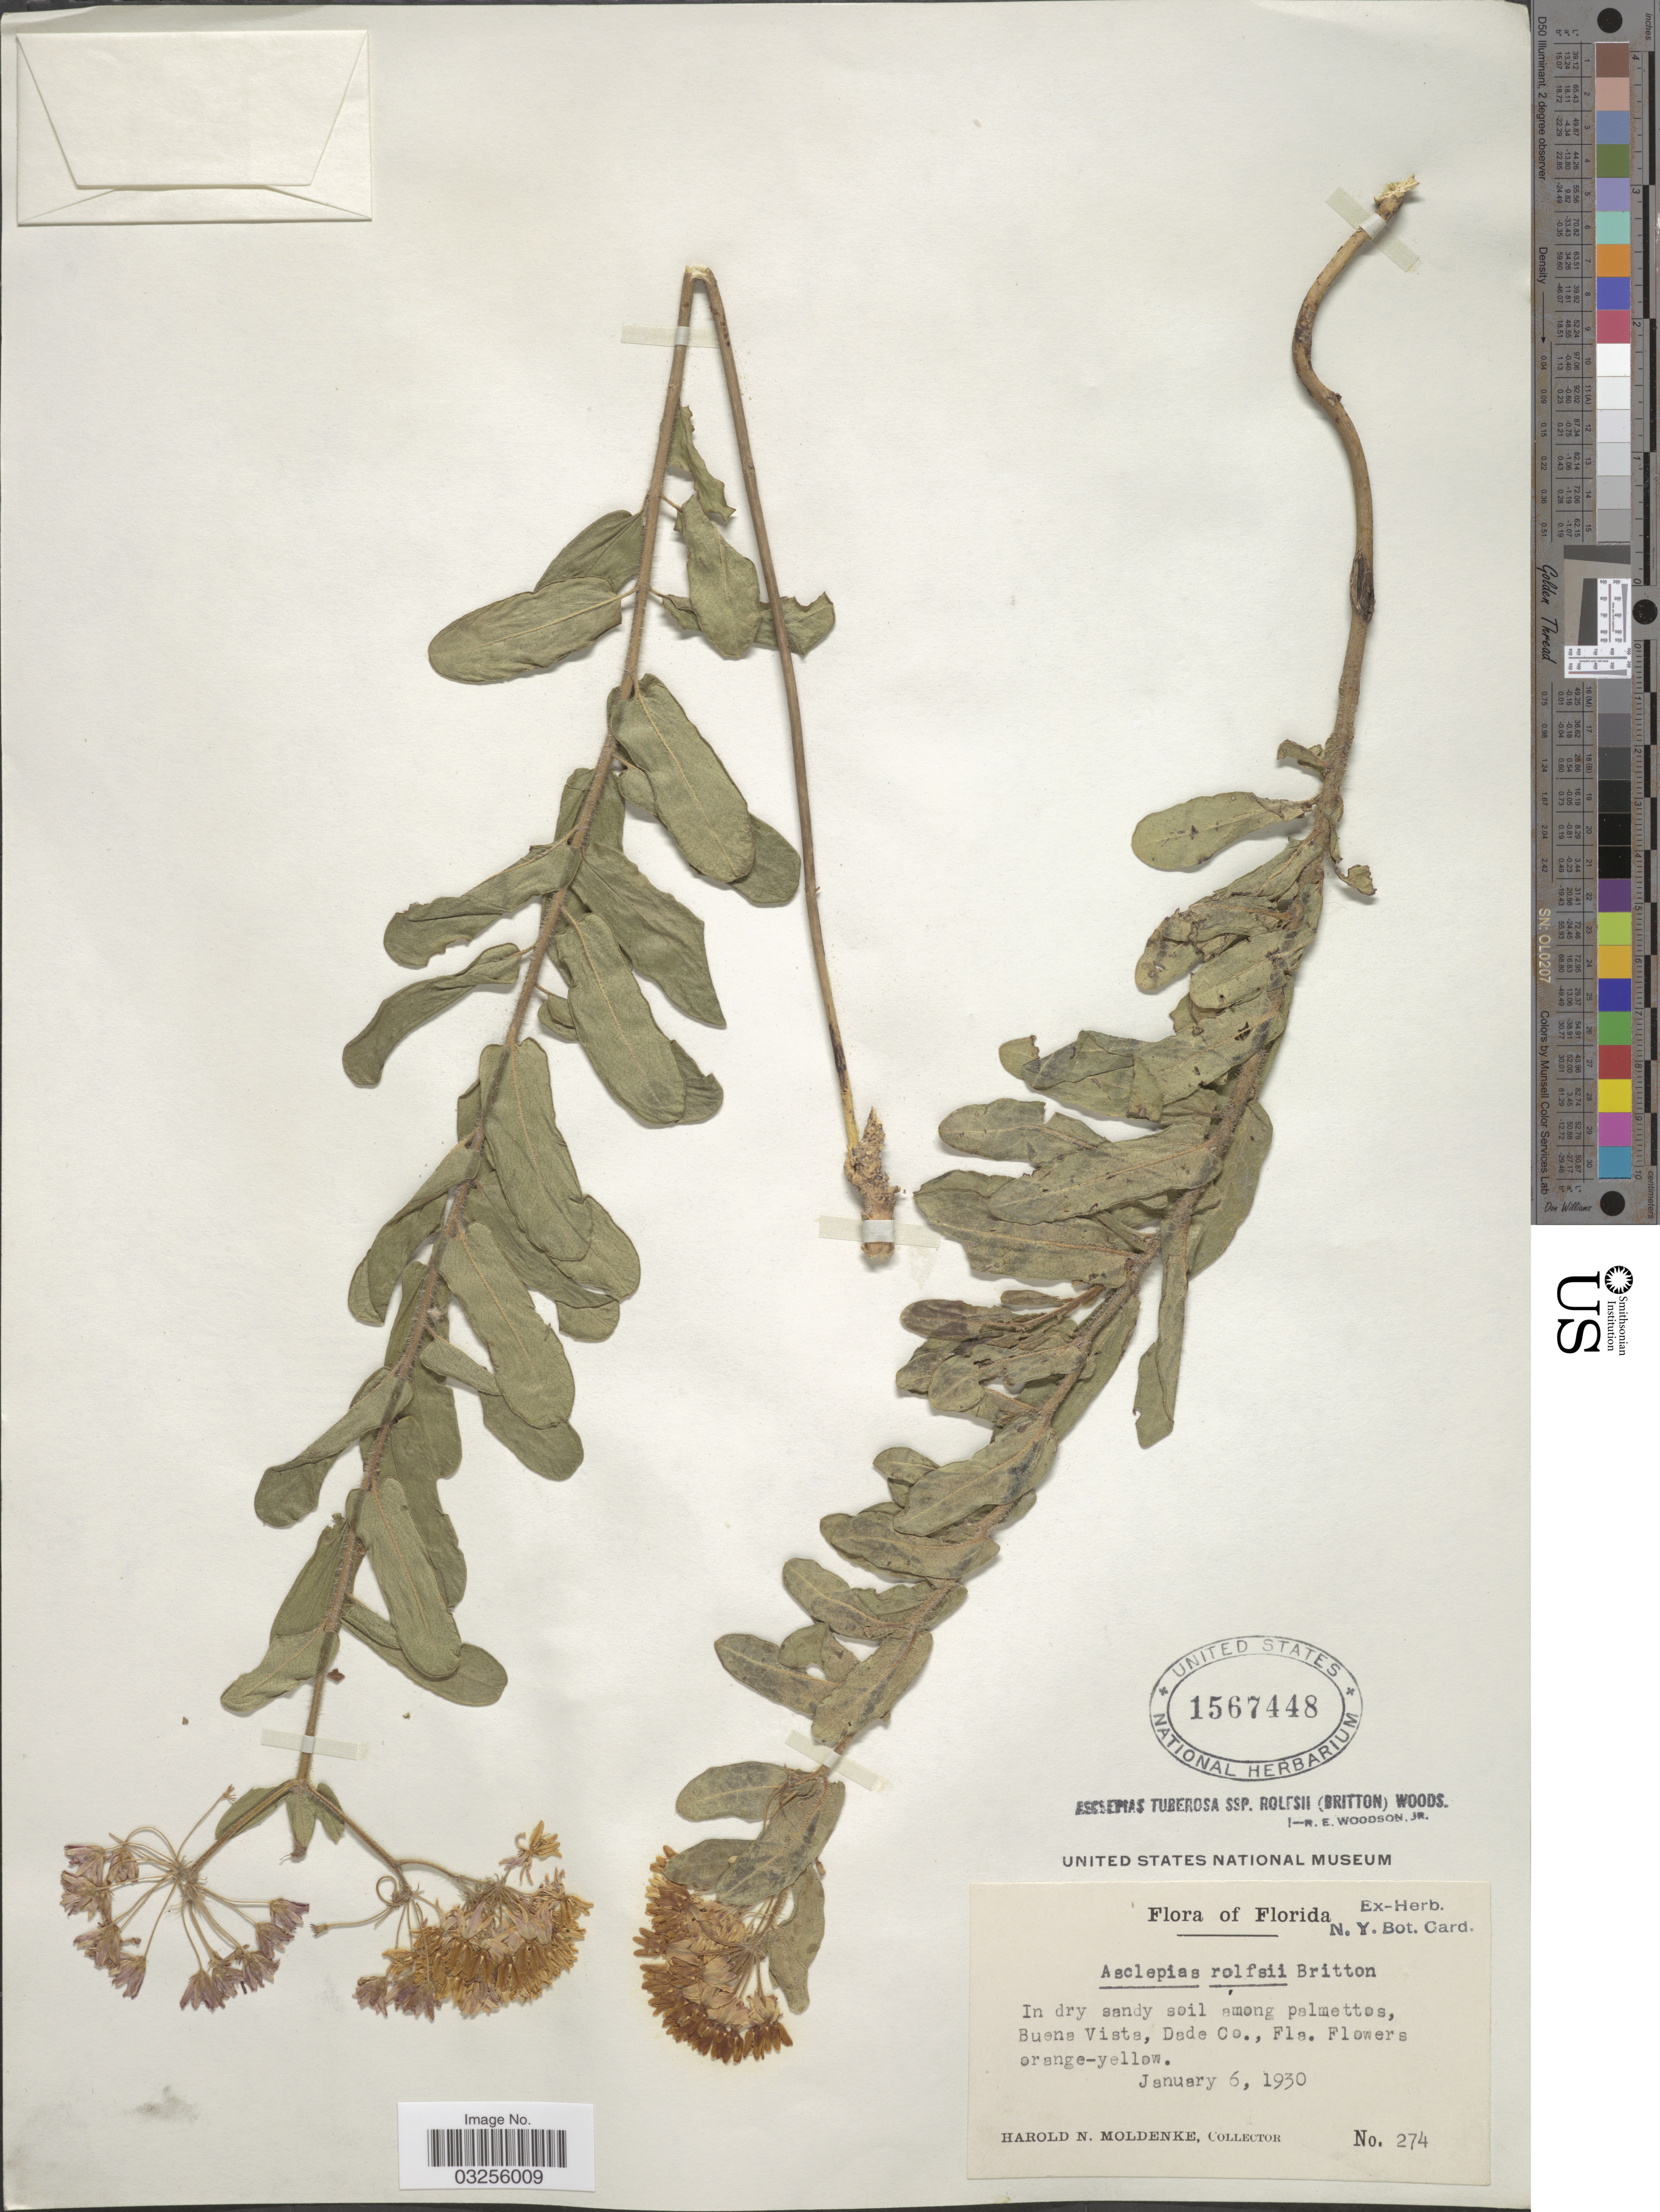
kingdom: Plantae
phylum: Tracheophyta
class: Magnoliopsida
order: Gentianales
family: Apocynaceae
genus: Asclepias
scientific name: Asclepias tuberosa var. rolfsii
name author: ( ex Vail) Shinners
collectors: H. N. Moldenke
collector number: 274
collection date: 1930-01-06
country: United States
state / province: Florida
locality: Among palmettos, Buena Vista, Dade Co., Fla.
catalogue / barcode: US 1567448